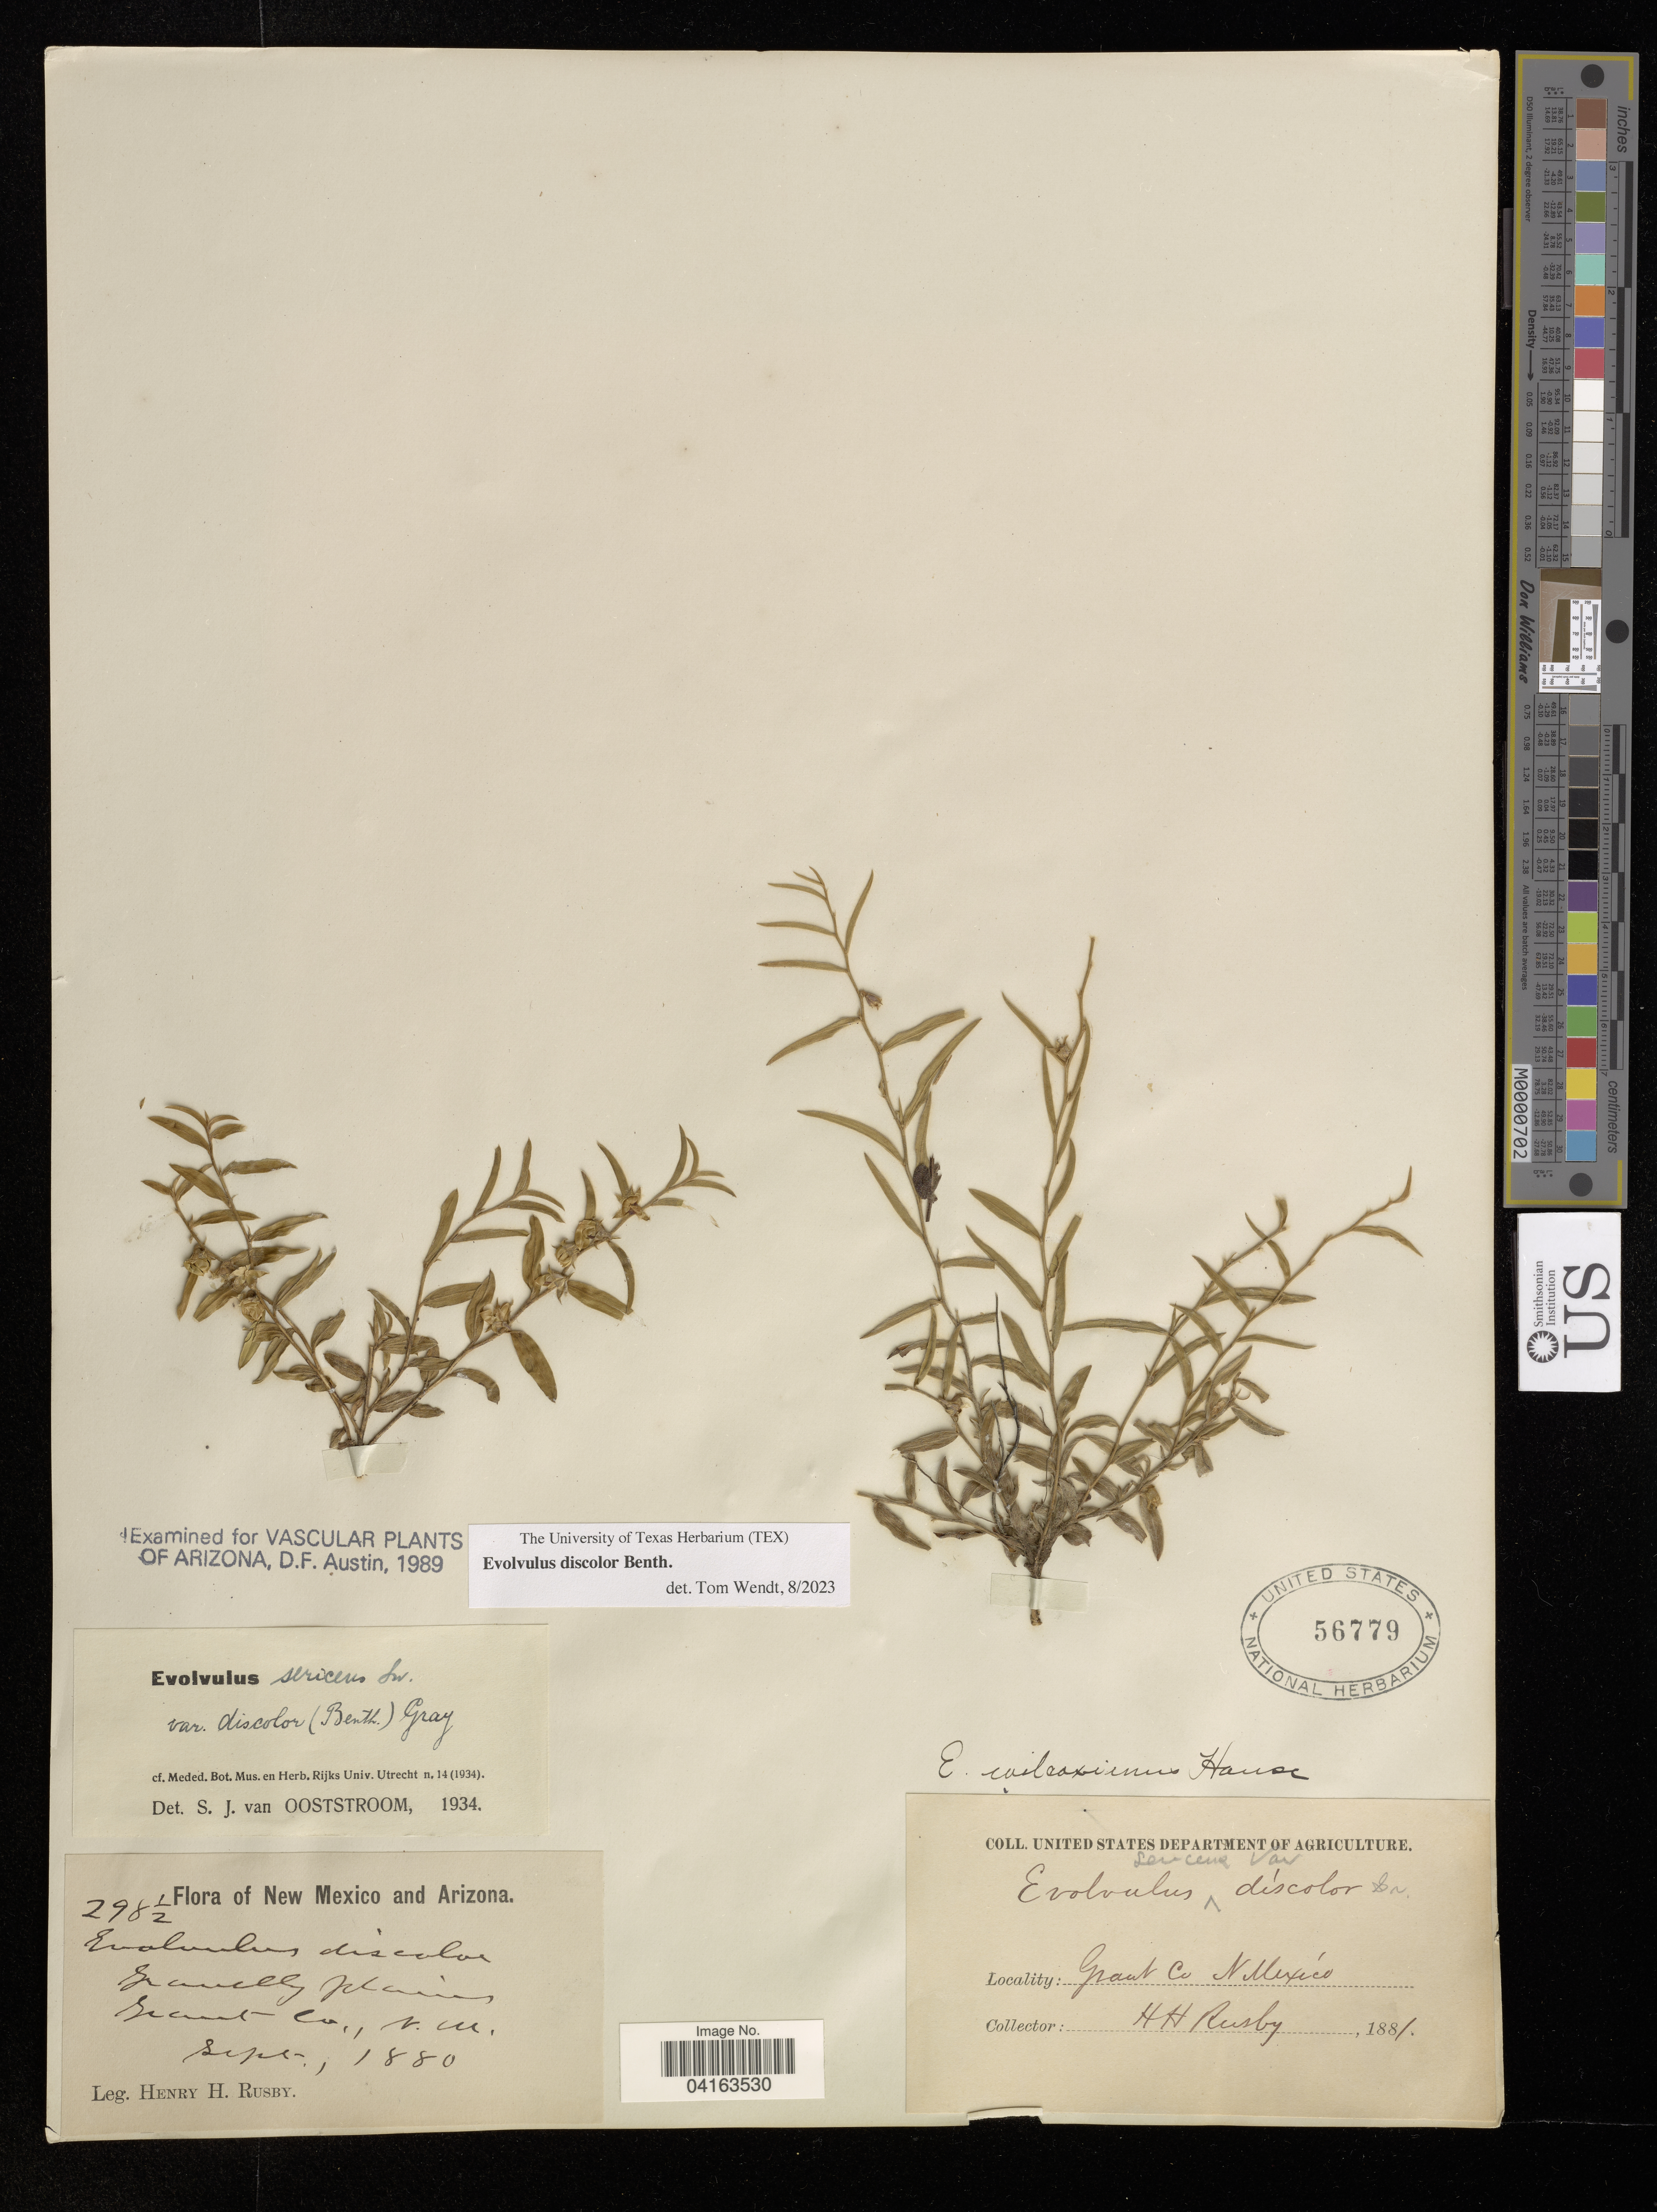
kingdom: Plantae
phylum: Tracheophyta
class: Magnoliopsida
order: Solanales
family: Convolvulaceae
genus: Evolvulus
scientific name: Evolvulus discolor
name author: Benth.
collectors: H. H. Rusby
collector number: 298 1/2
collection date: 1880-09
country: United States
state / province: New Mexico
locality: Arizona. Grant Co.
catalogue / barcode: US 56779